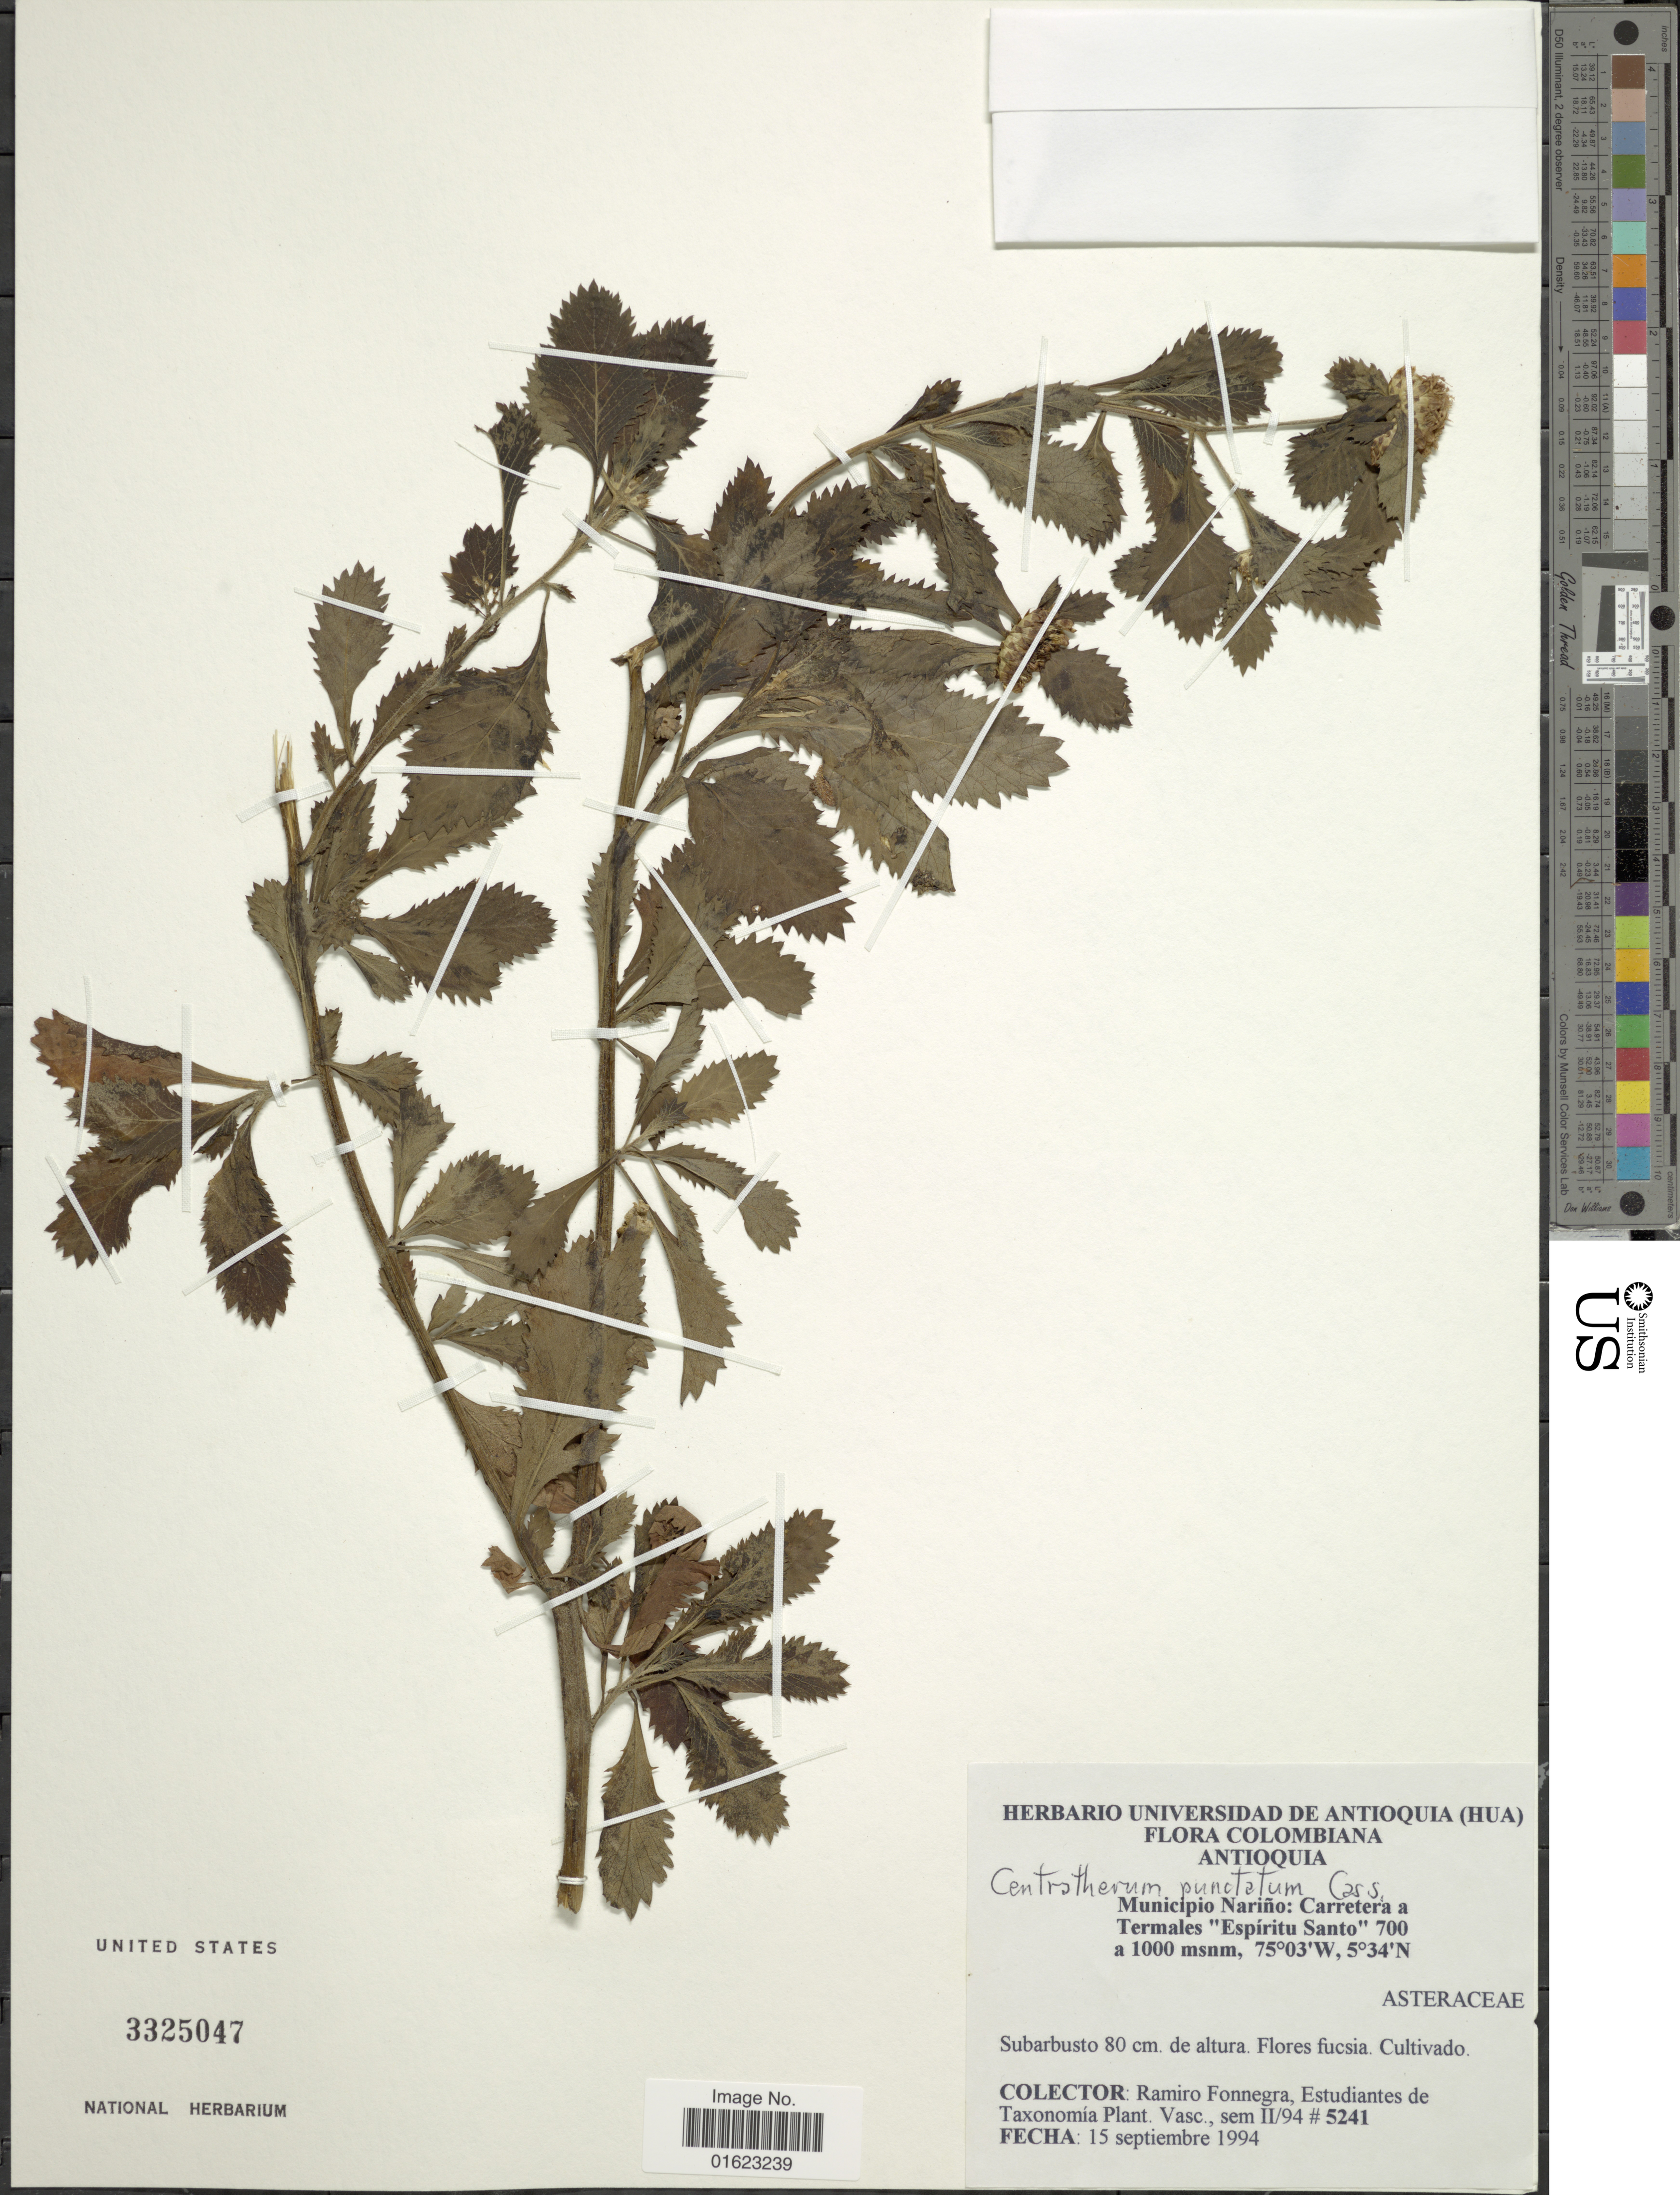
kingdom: Plantae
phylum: Tracheophyta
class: Magnoliopsida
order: Asterales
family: Asteraceae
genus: Centratherum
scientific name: Centratherum punctatum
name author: Cass.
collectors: R. Fonnegra G. & Estudiantes de Taxonomía de Plant. Vasculares sem., II/94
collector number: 5241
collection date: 1994-09-15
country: Colombia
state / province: Antioquia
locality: Colombiana, Antioquia. Municipio Narino, Carretera a Termales "Espiritu Santo".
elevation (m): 700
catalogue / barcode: US 3325047